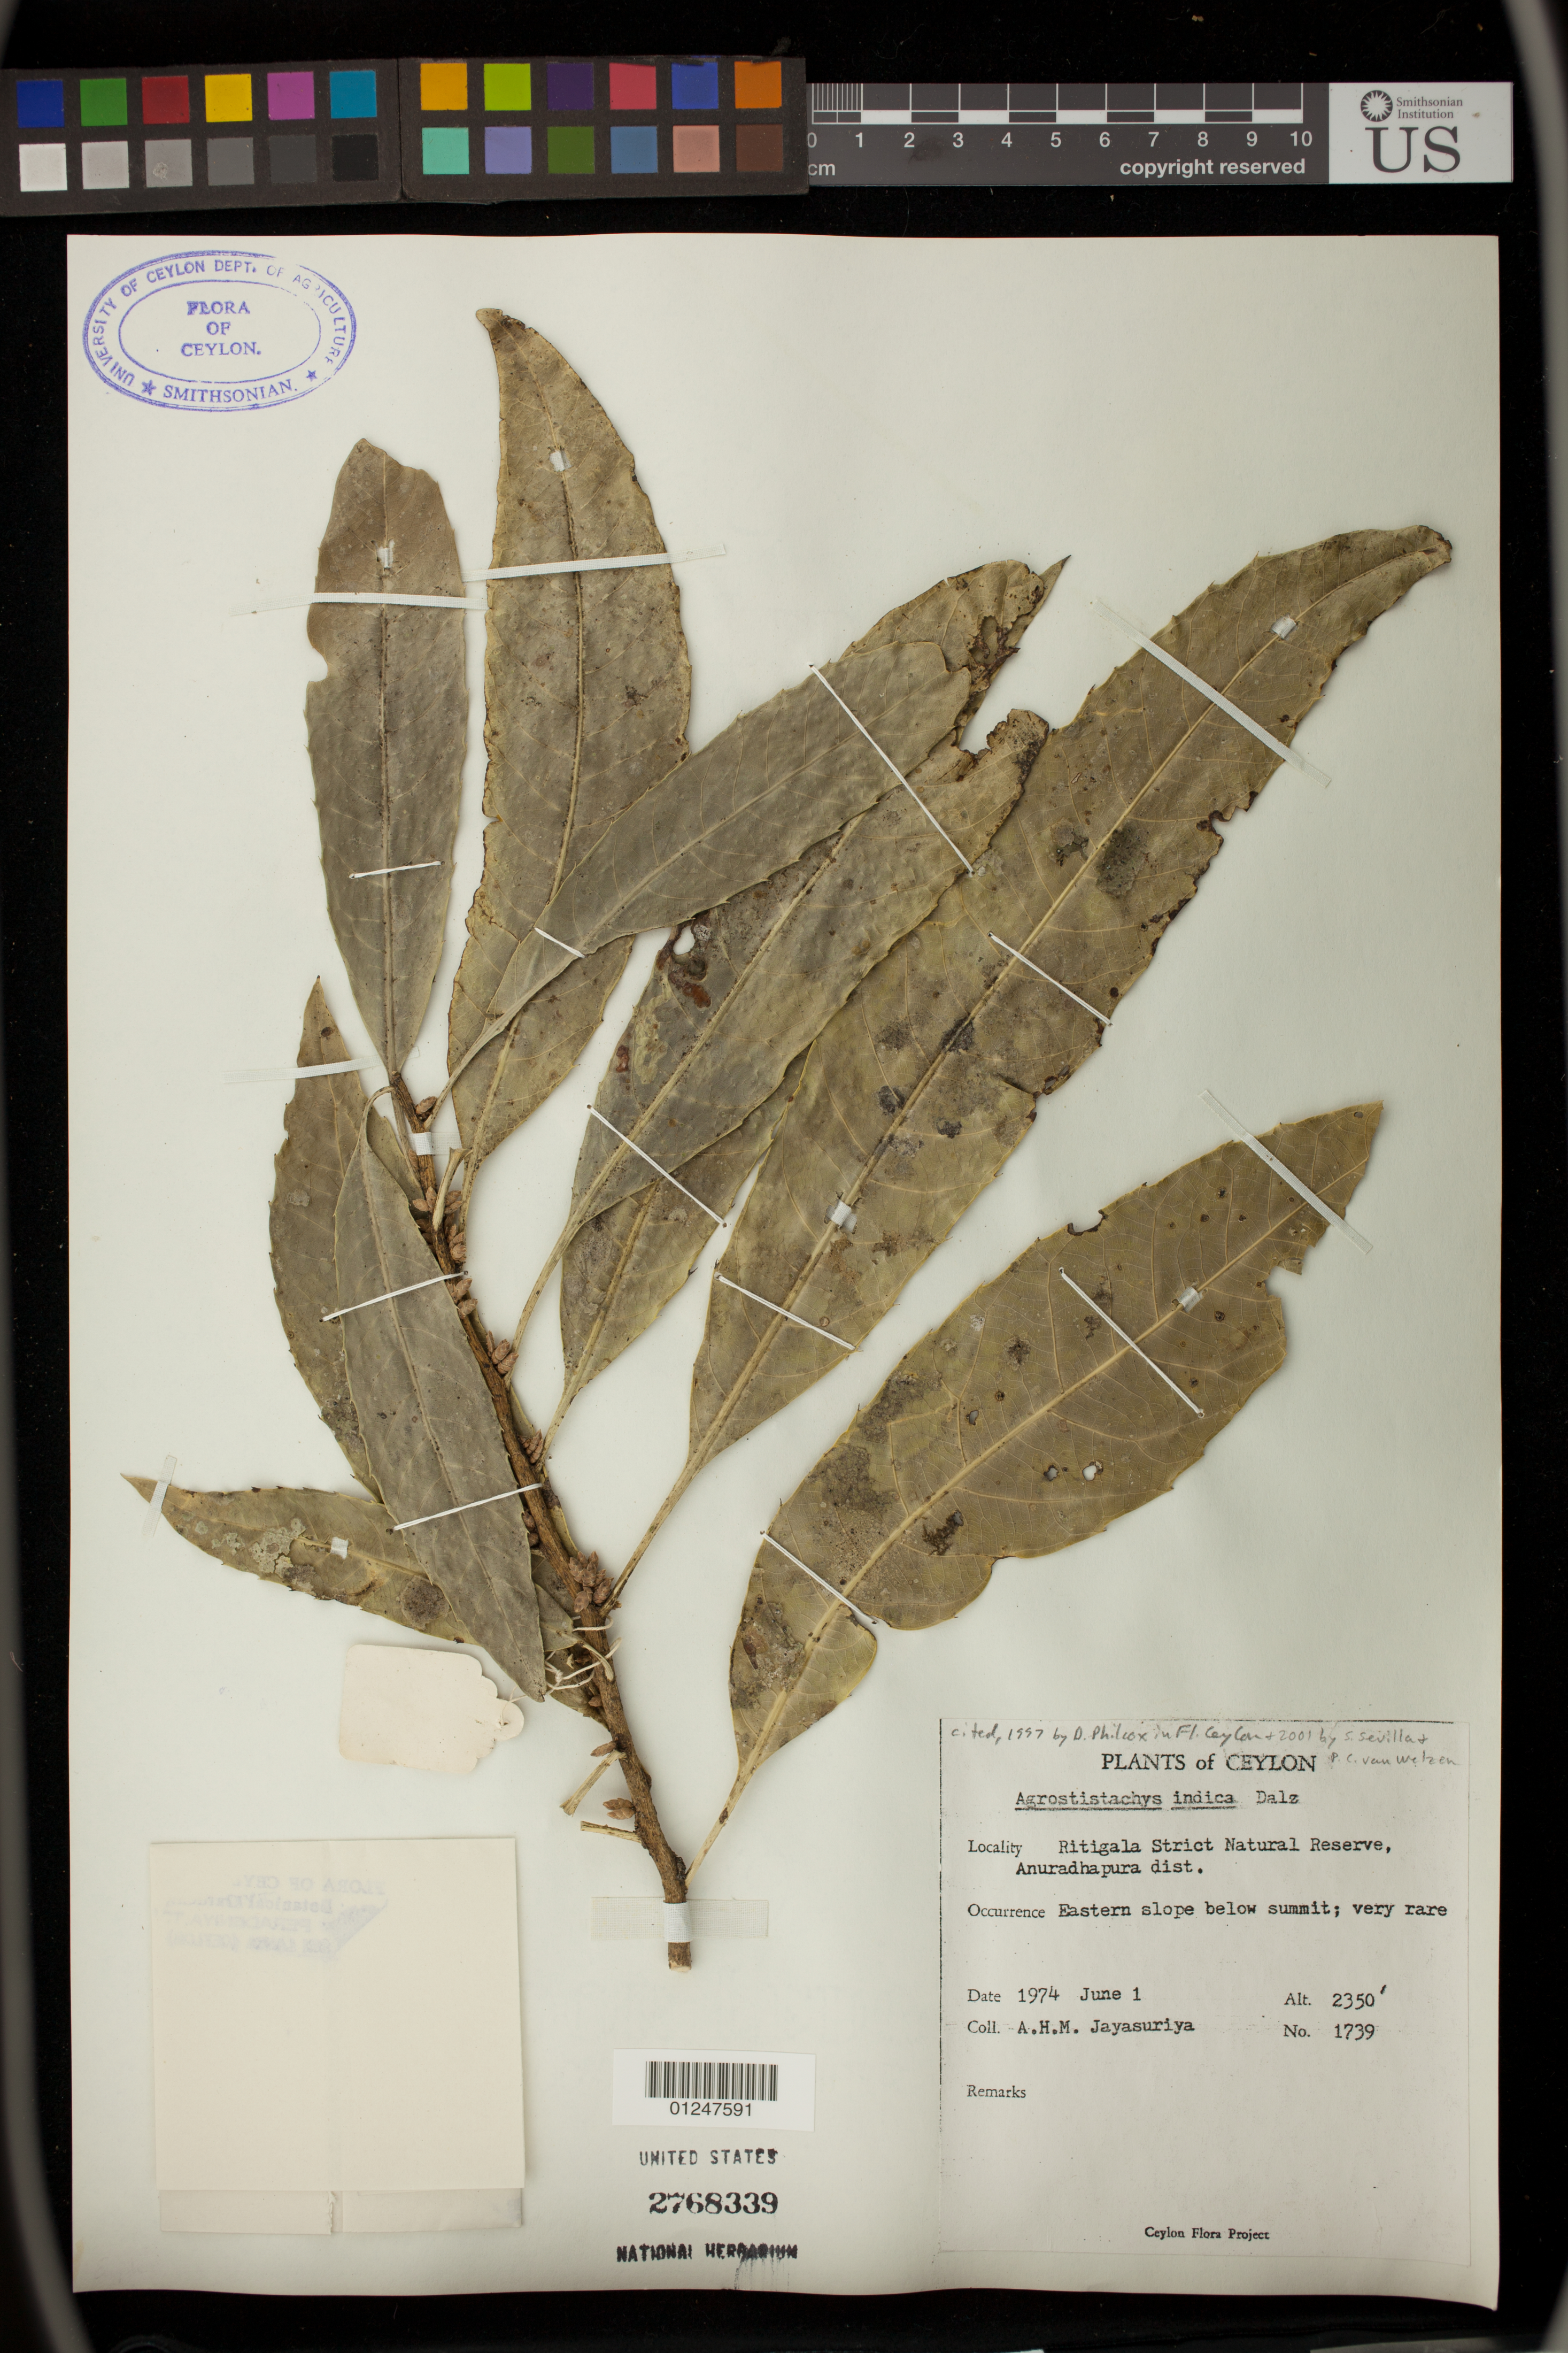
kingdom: Plantae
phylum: Tracheophyta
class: Magnoliopsida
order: Malpighiales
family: Euphorbiaceae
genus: Agrostistachys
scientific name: Agrostistachys indica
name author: Dalzell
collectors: A. H. Jayasuriya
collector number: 1739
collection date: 1974-06-01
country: Sri Lanka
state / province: North Central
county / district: Anuradhapura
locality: Ritigala Strict Natural Reserve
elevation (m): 716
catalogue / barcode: US 2768339